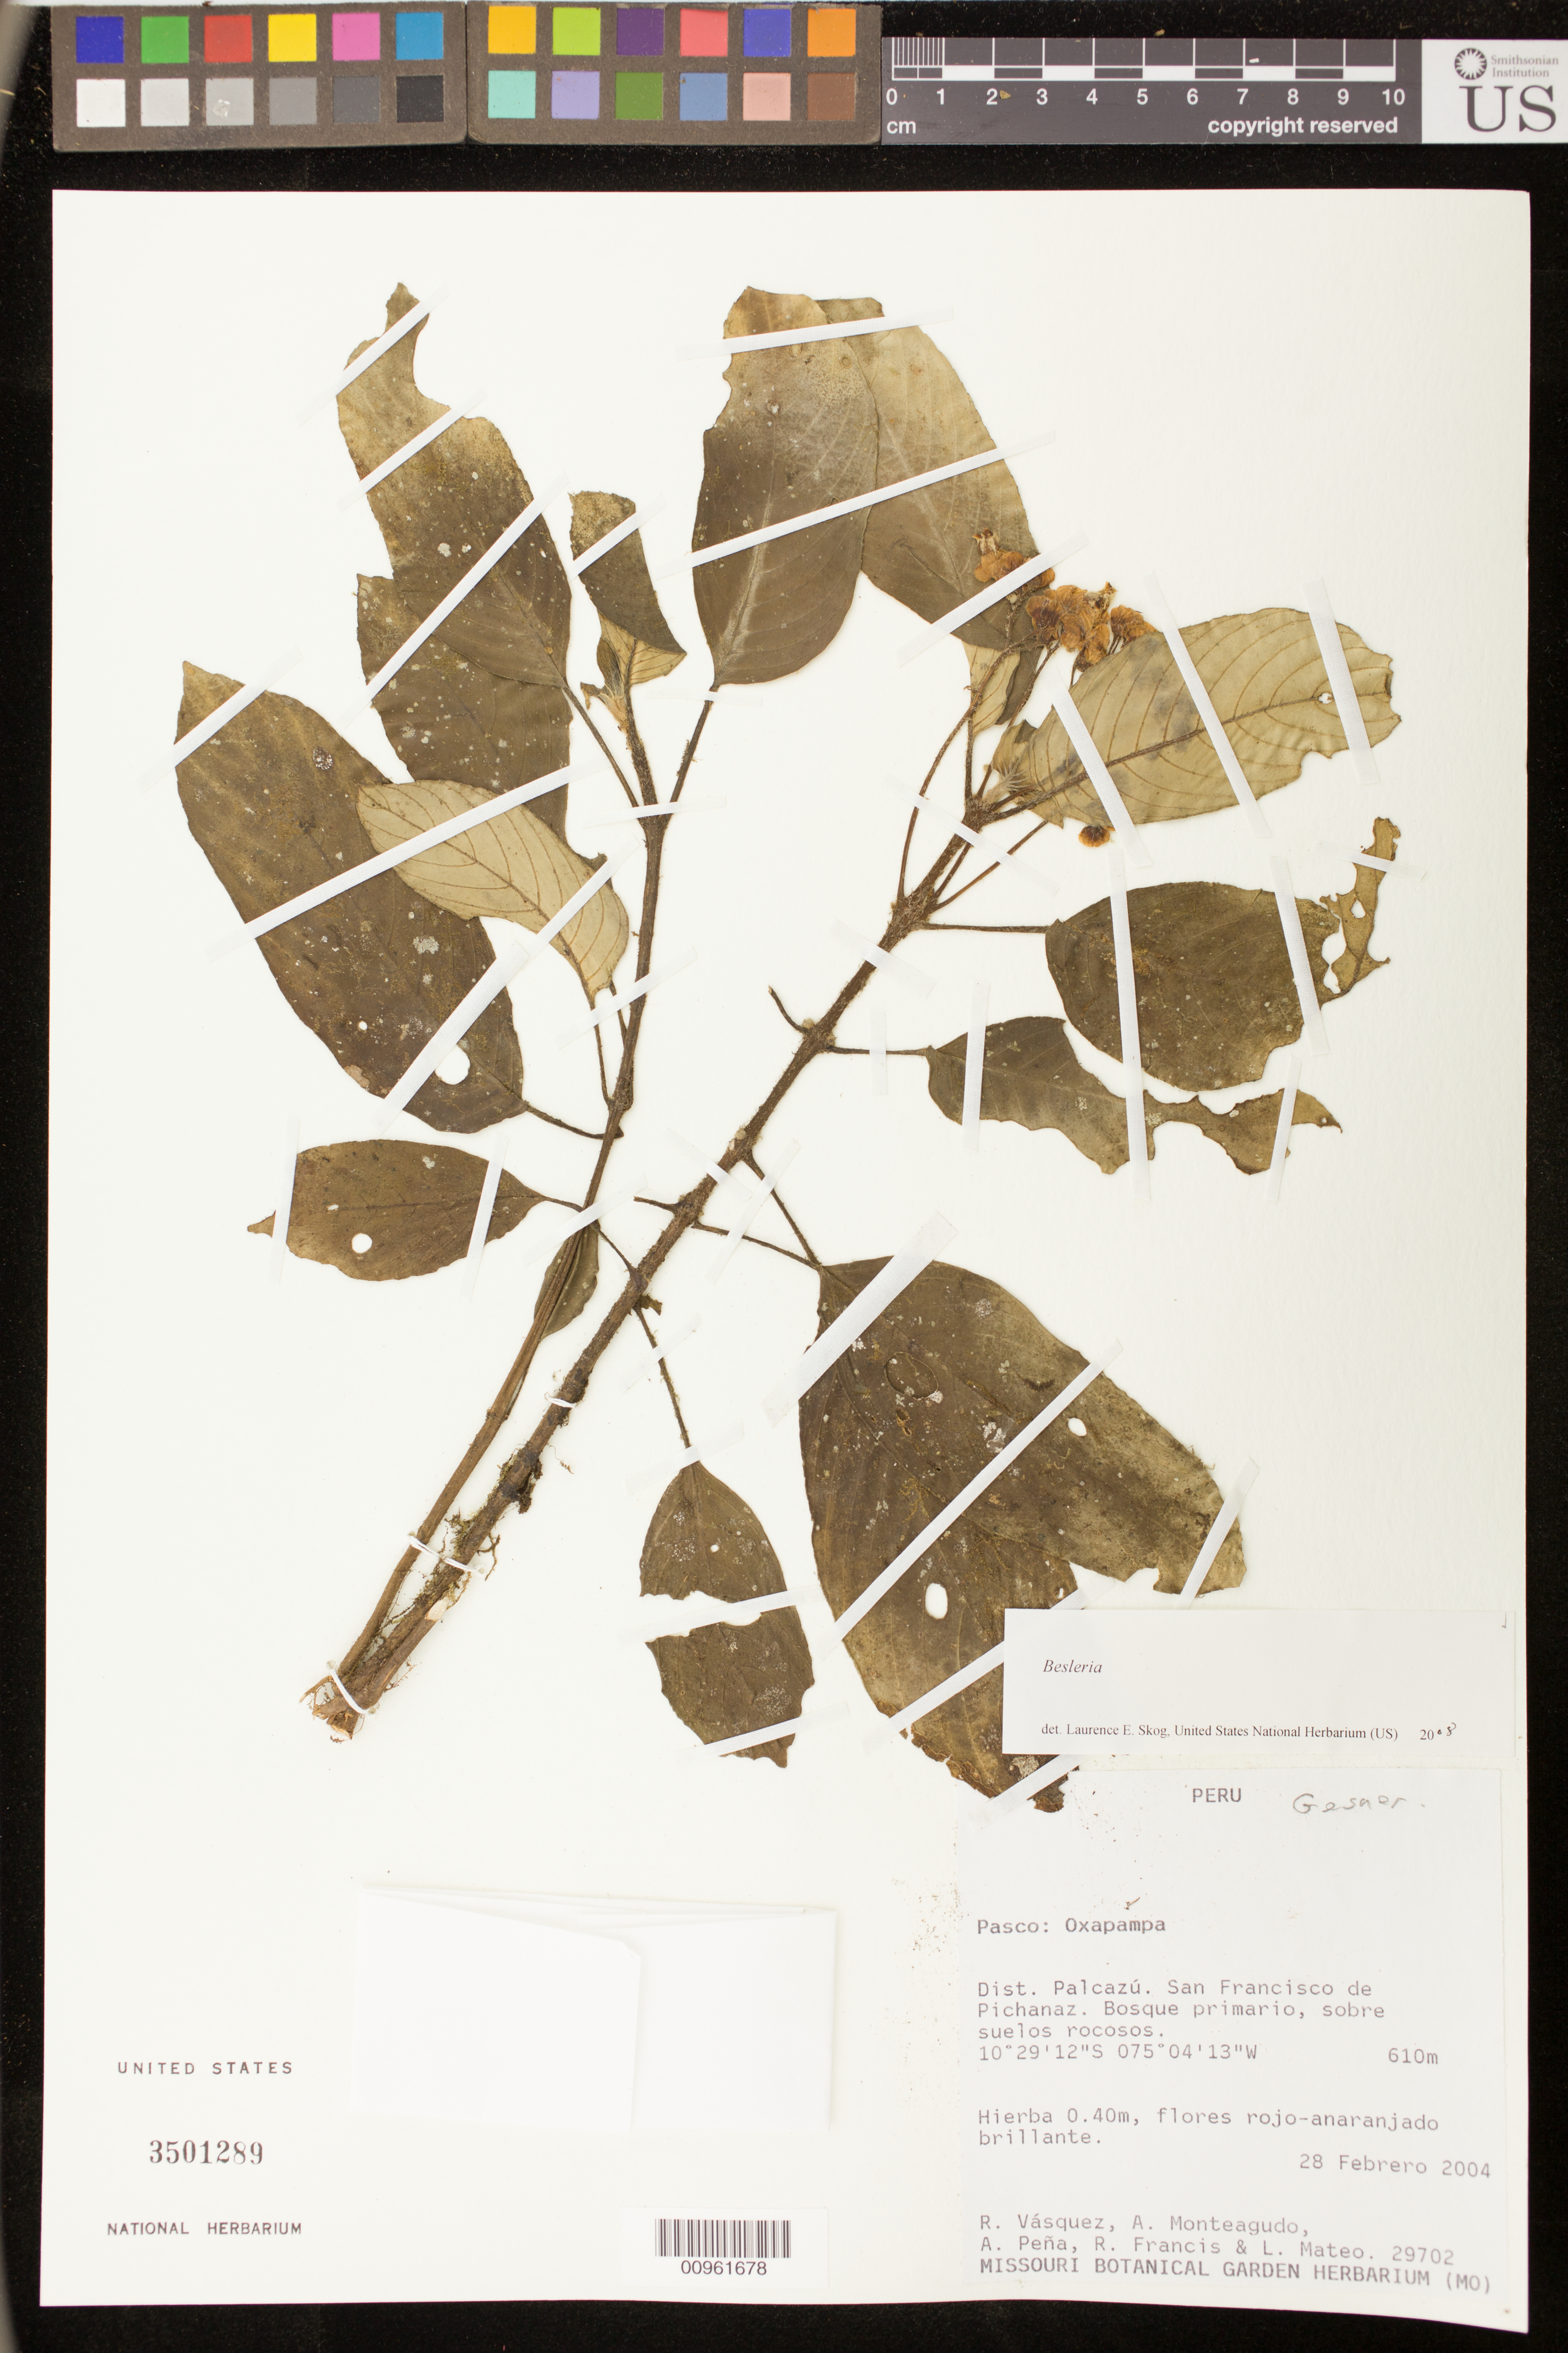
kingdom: Plantae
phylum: Tracheophyta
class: Magnoliopsida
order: Lamiales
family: Gesneriaceae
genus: Besleria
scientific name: Besleria sp.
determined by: Skog, Laurence E.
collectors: R. Vásquez & et al.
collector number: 29702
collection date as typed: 28 Feb 2004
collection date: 2004-02-28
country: Peru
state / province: Pasco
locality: Pasco: Oxapampa. Distrito Palcazú, San Francisco de Pichanaz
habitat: Bosque primario, sobre suelos rocosos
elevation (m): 610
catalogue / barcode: US 3501289